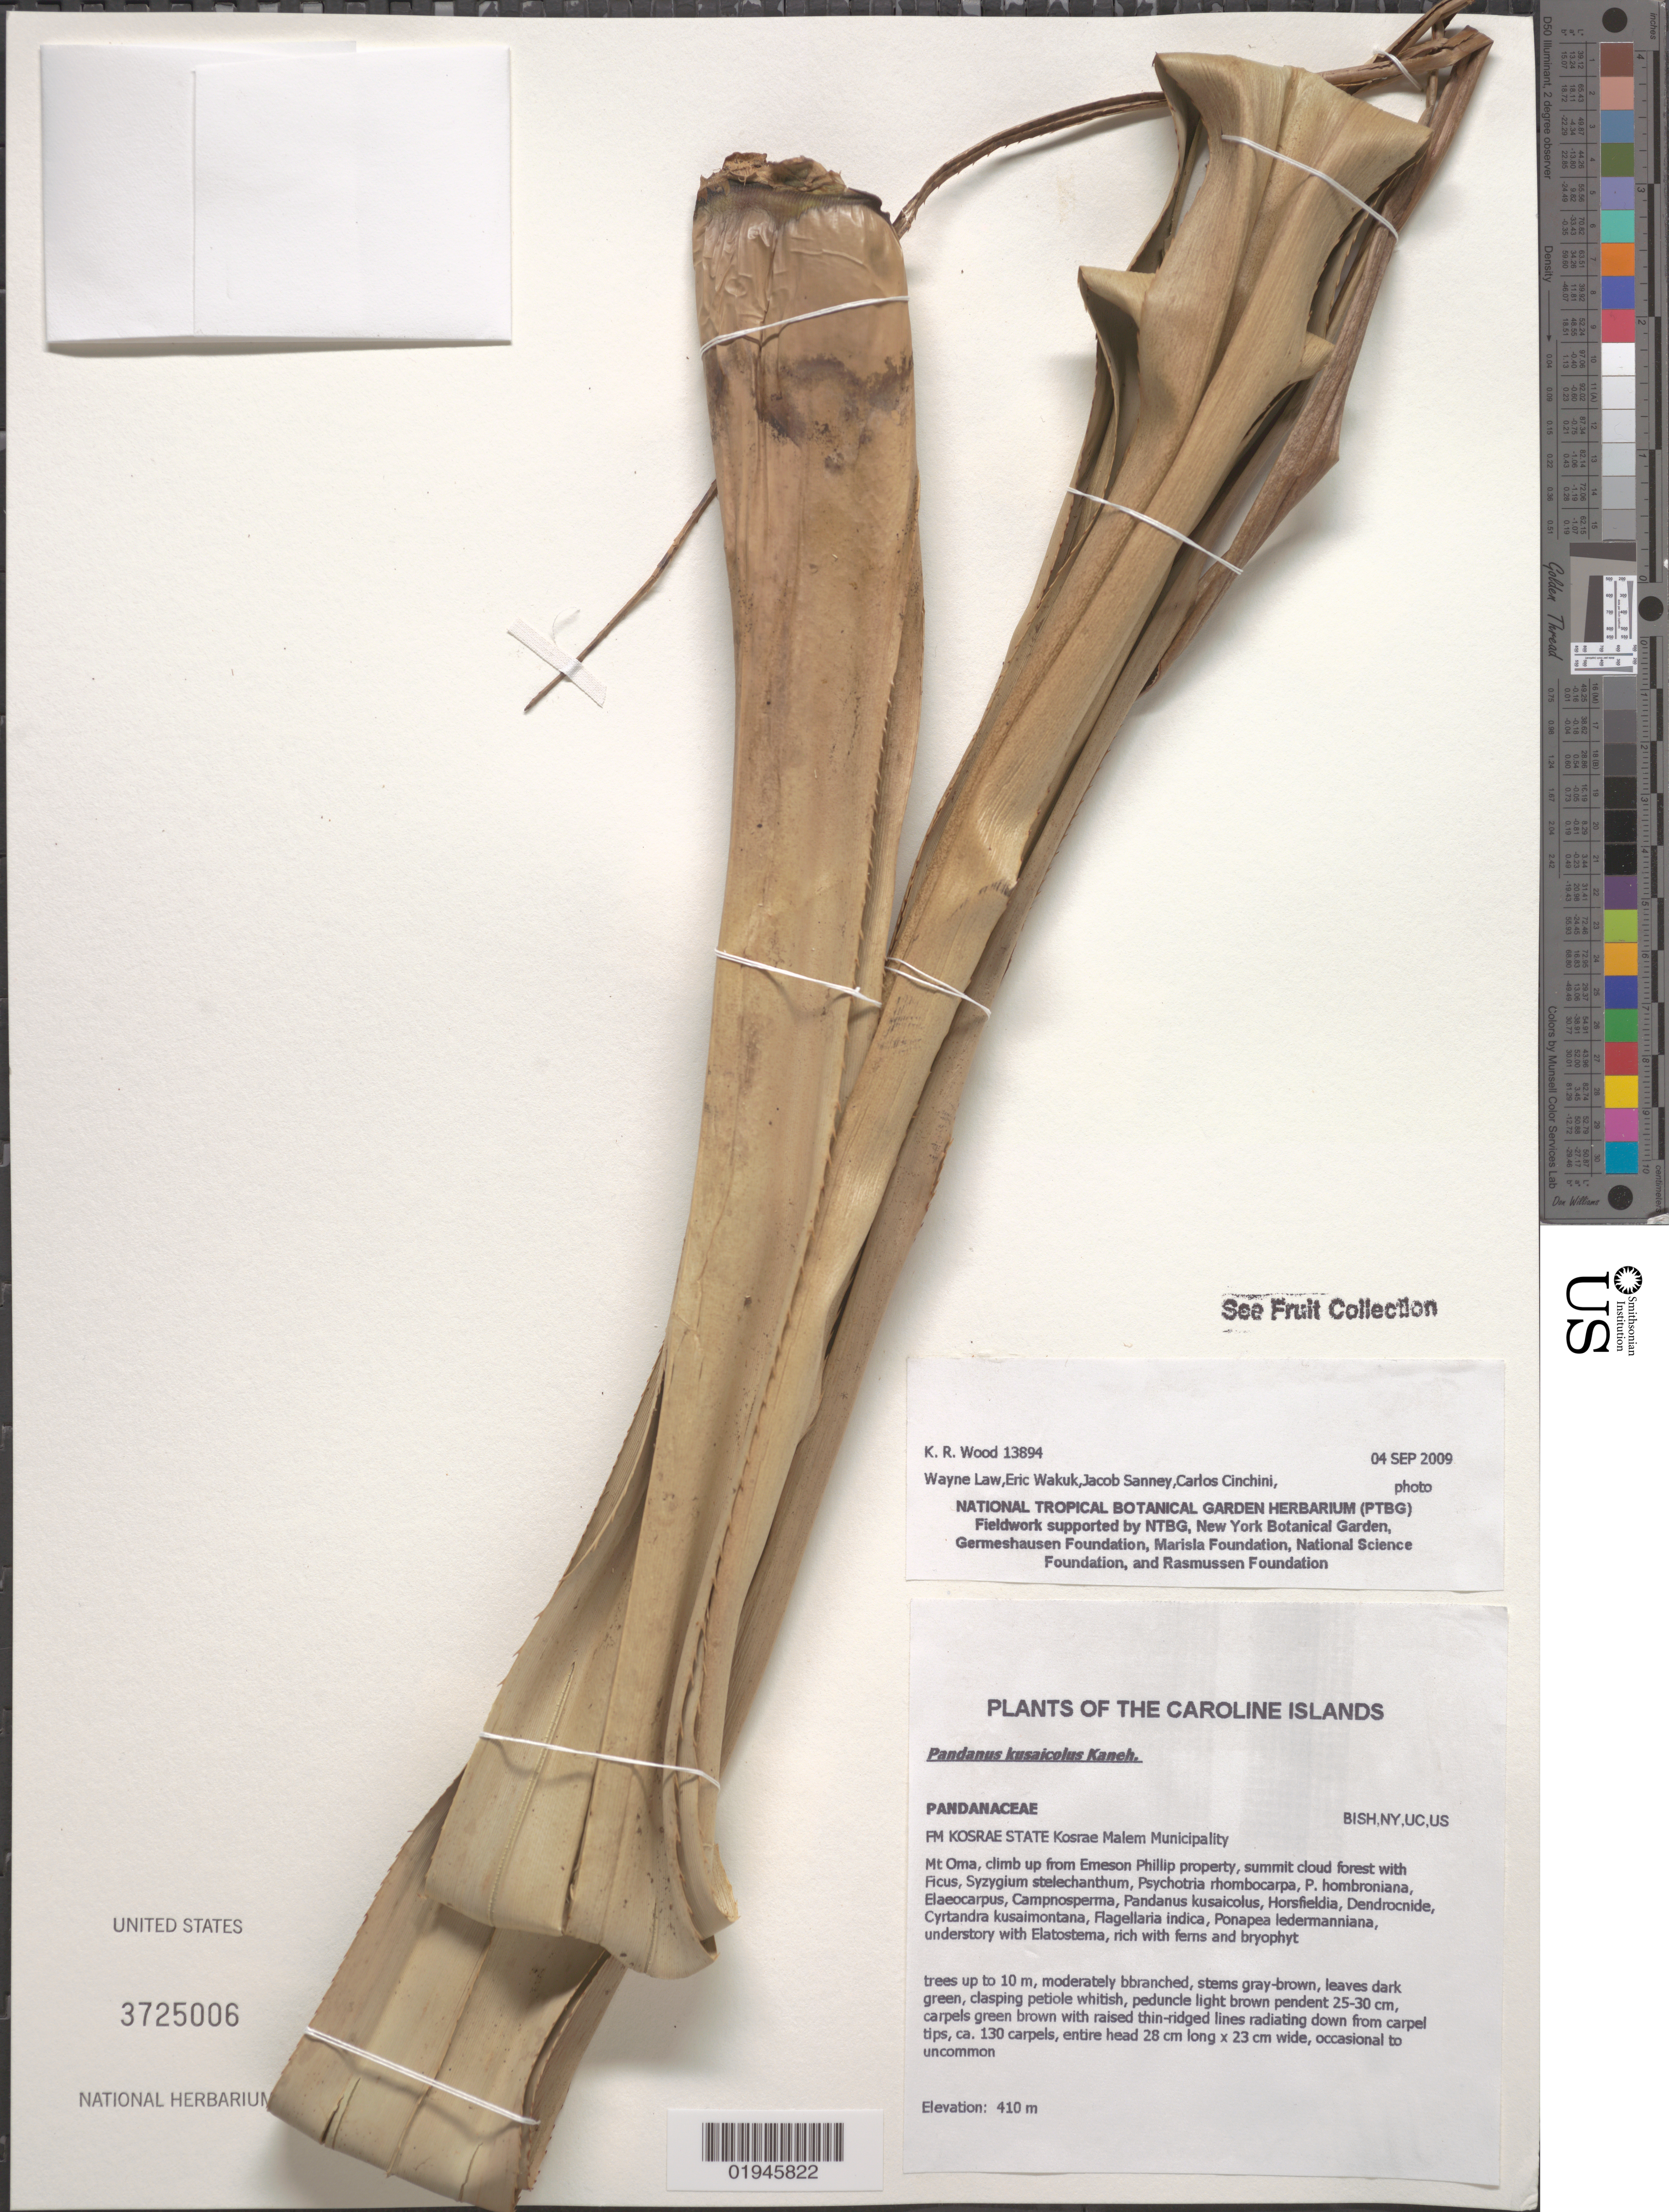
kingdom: Plantae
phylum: Tracheophyta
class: Liliopsida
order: Pandanales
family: Pandanaceae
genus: Pandanus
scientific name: Pandanus kusaicolus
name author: Kaneh.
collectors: K. R. Wood, W. Law, E. Wakuk & J. Sanney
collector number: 13894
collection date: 2009-09-04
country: Micronesia, Federated States of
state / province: Kosrae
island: Kosrae [Kusaie]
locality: Kosrae Malem Municipality, Mt. Oma, climb up from Emerson Phillip property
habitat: Summit cloud forest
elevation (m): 410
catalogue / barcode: US 3725006